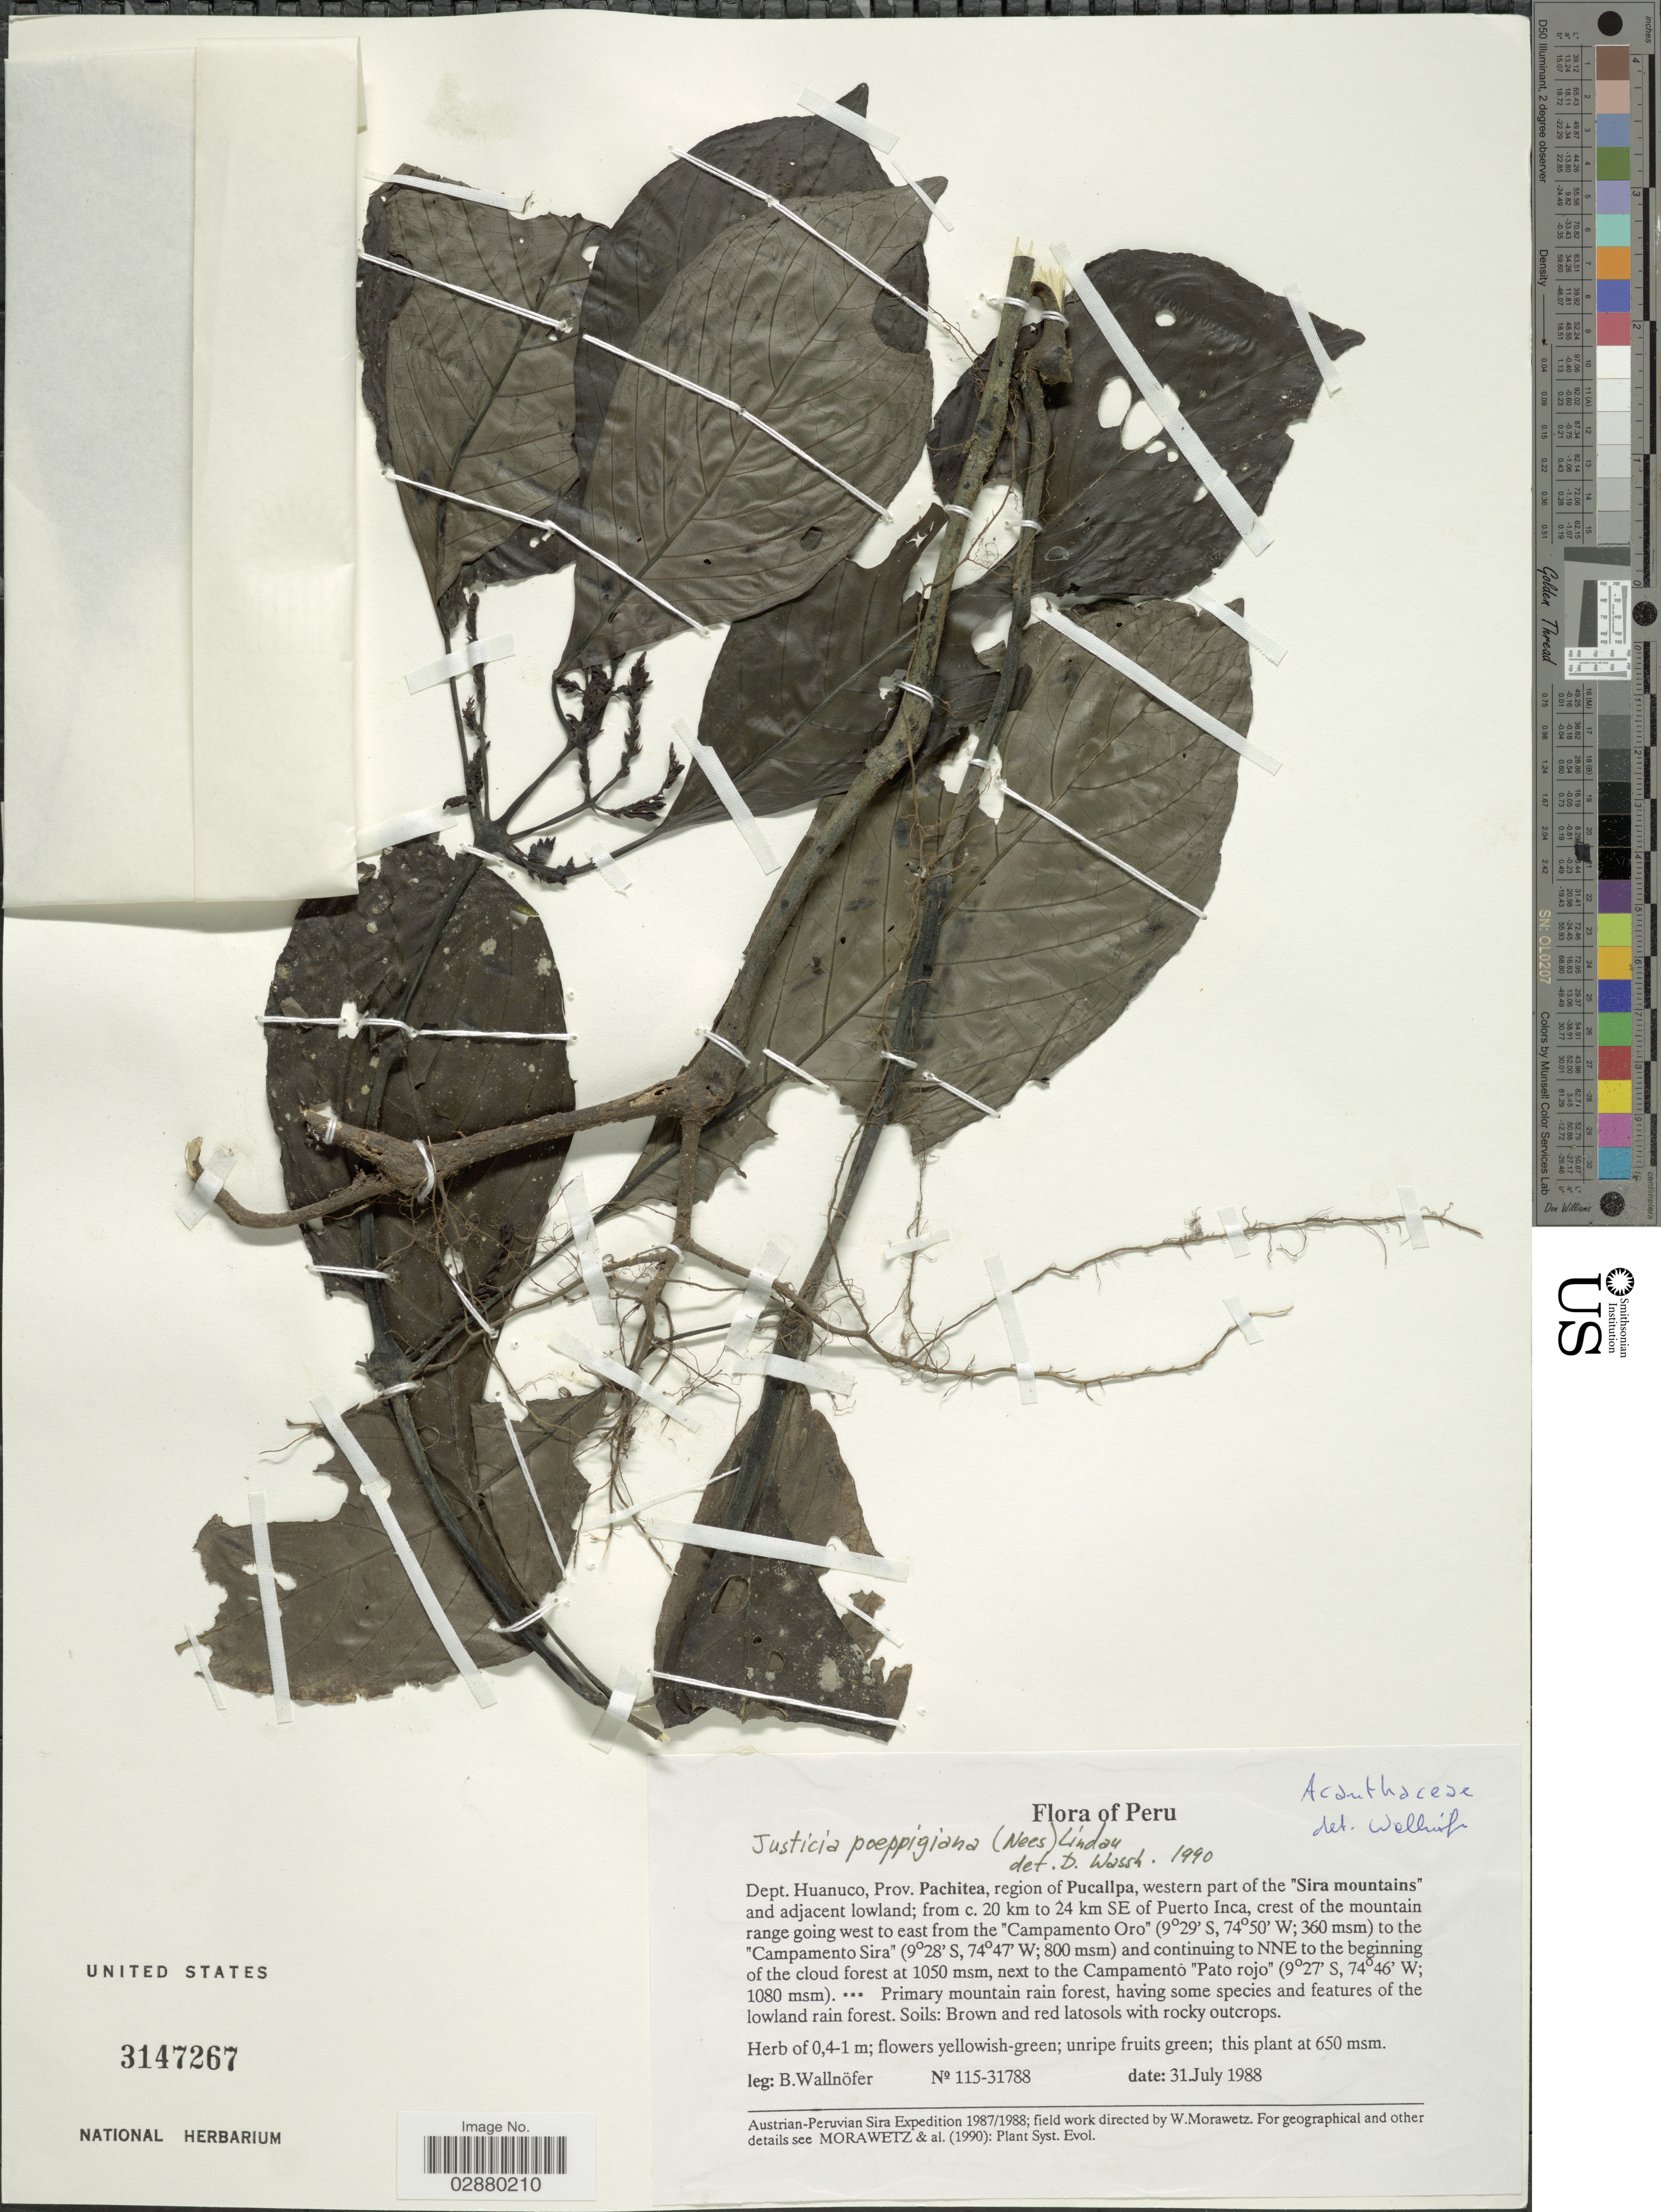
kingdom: Plantae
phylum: Tracheophyta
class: Magnoliopsida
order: Lamiales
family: Acanthaceae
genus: Justicia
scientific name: Justicia poeppigiana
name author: (Nees) Lindau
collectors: B. Wallnöfer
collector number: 115-31788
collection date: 1988-07-31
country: Peru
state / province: Huánuco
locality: Dept. Huanuco, Prov. Pachitea, region of Pucallpa, western part of the "Sira mountains" and adjacent lowland; from c. 20 km to 24 km SE of Puerto Inca, crest of the mountain range going west to east from the "Campamento Oro" to the "Campamento Sira" and continuing to NNE to the beginning of the cloud forest, next to the Campamento "Pato rojo".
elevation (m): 360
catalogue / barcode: US 3147267